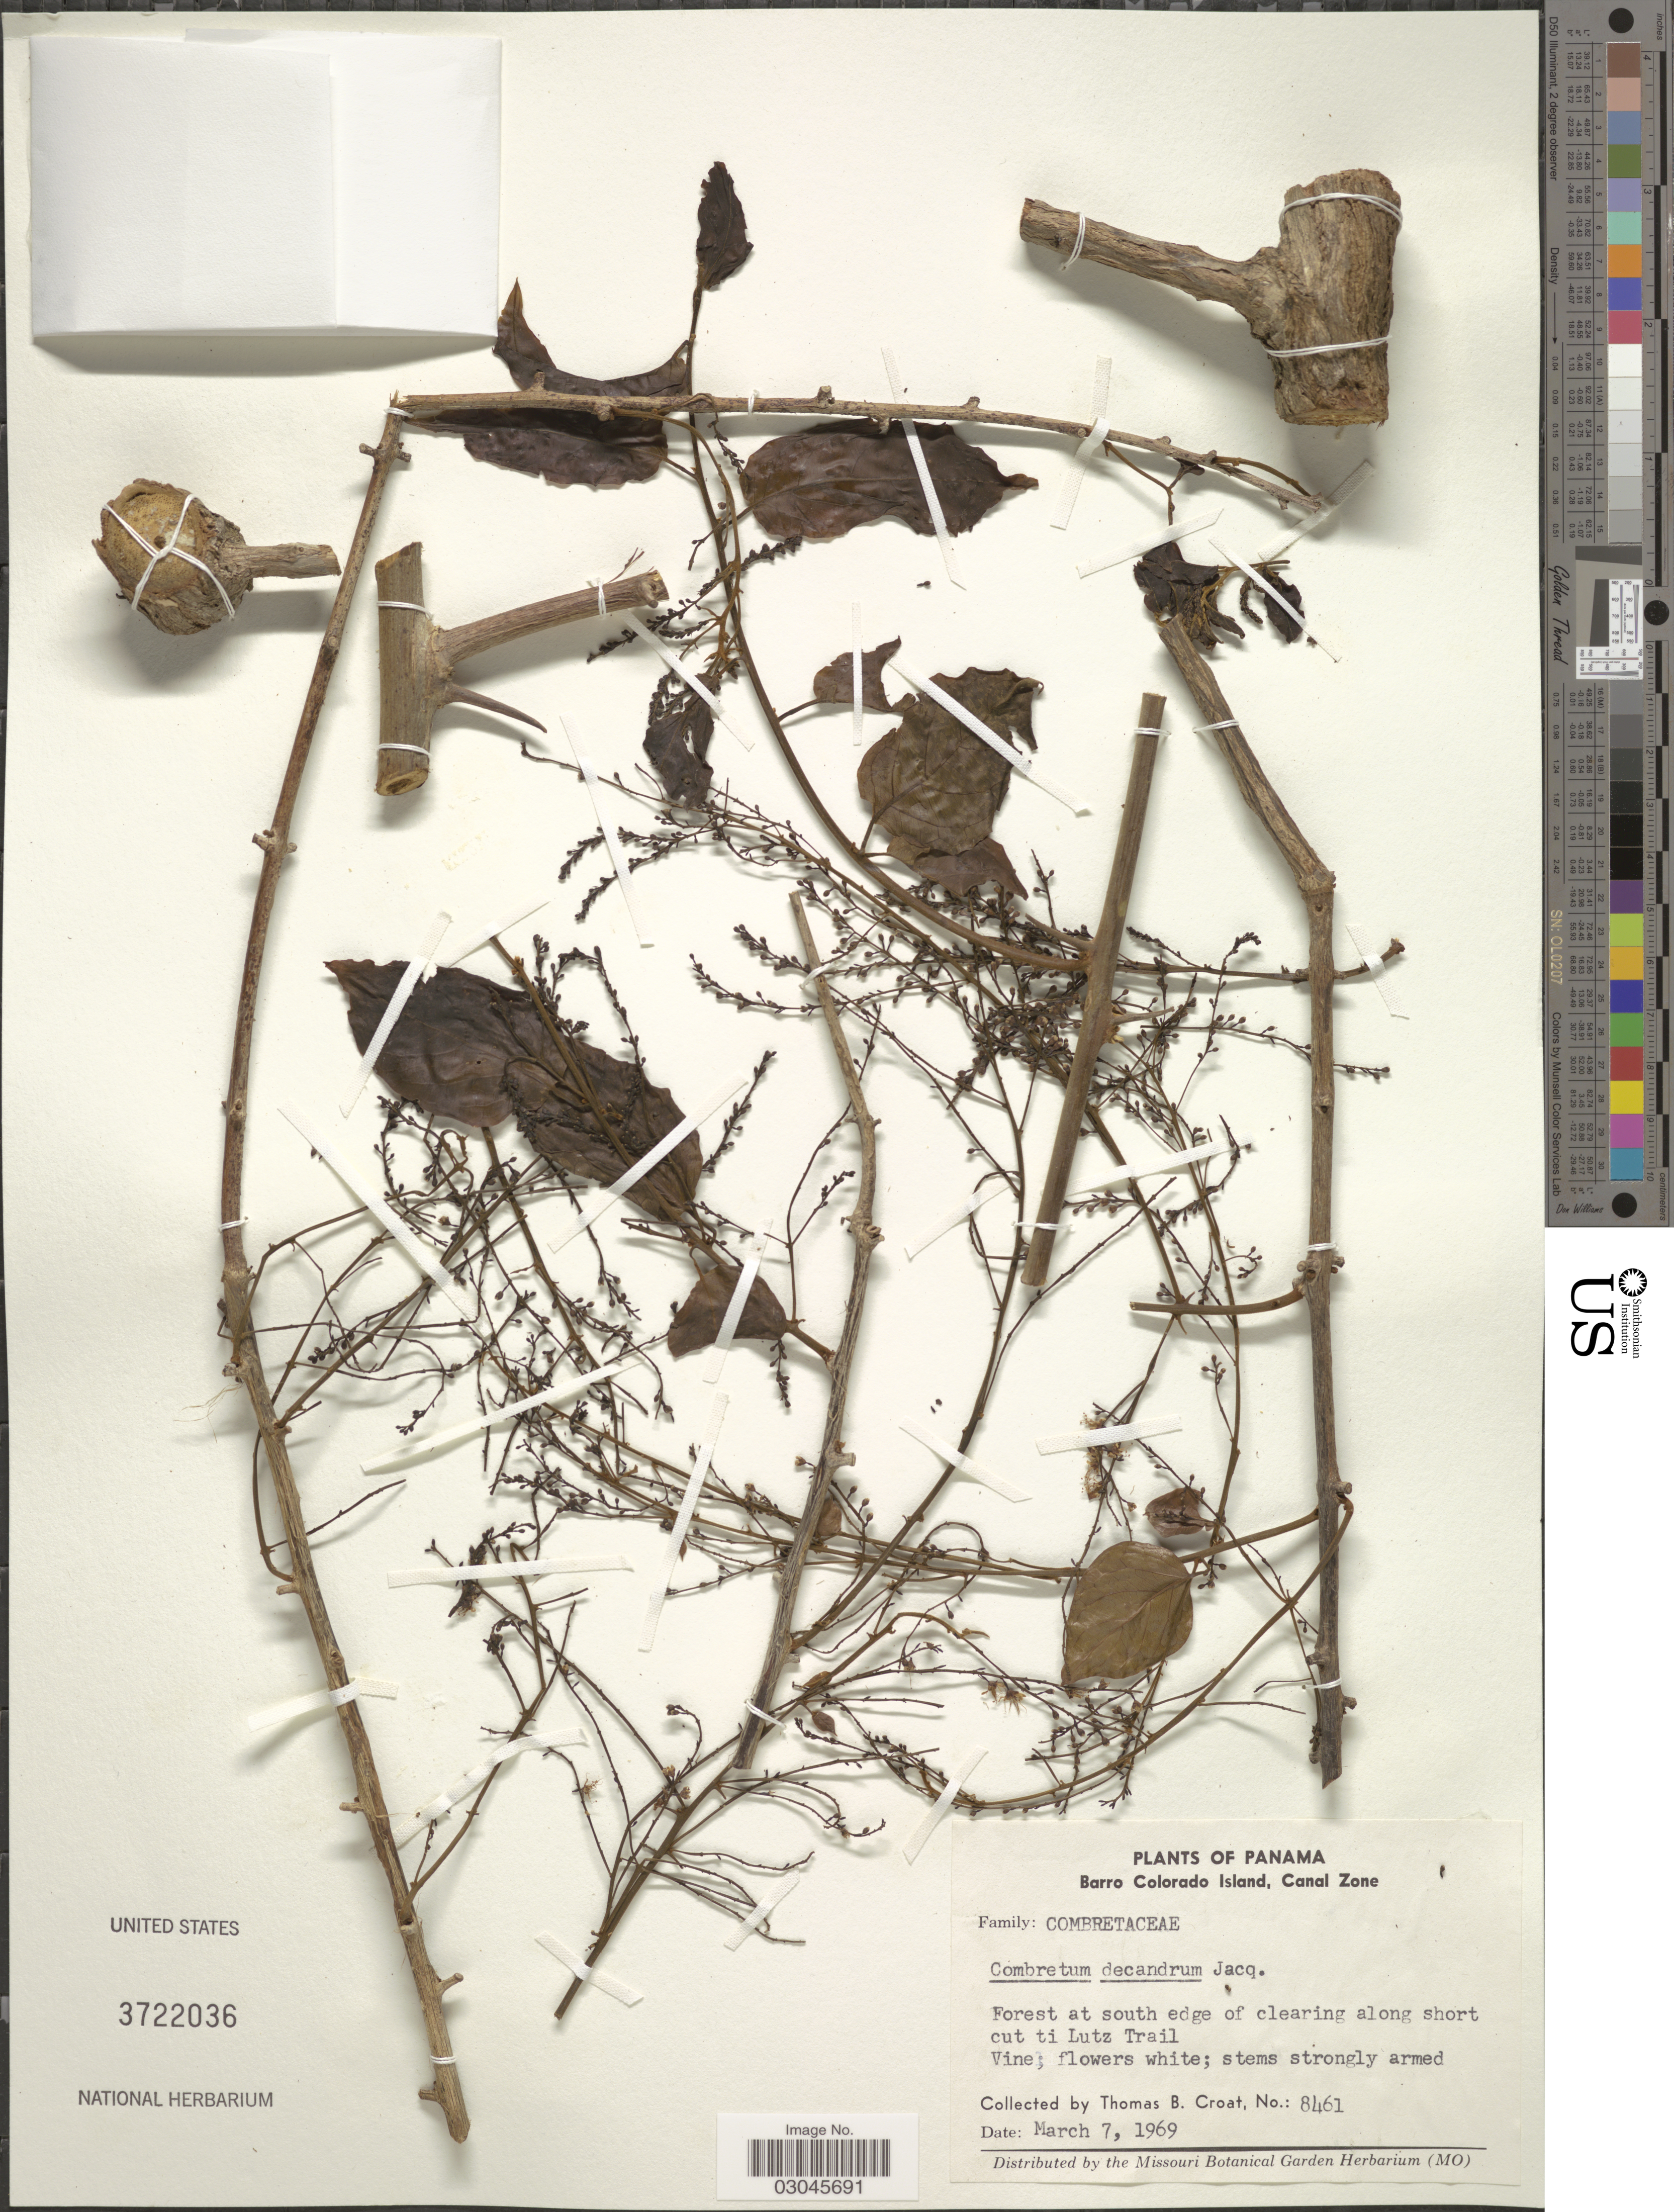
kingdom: Plantae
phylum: Tracheophyta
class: Magnoliopsida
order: Myrtales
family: Combretaceae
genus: Combretum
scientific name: Combretum decandrum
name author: Jacq.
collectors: T. B. Croat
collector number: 8461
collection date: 1969-03-07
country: Panama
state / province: Panamá Oeste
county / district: Canal Zone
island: Barro Colorado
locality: Barro Colorado Island, Canal Zone. Forest at south edge of clearing along short cut ti Lutz Trail.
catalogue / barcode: US 3722036